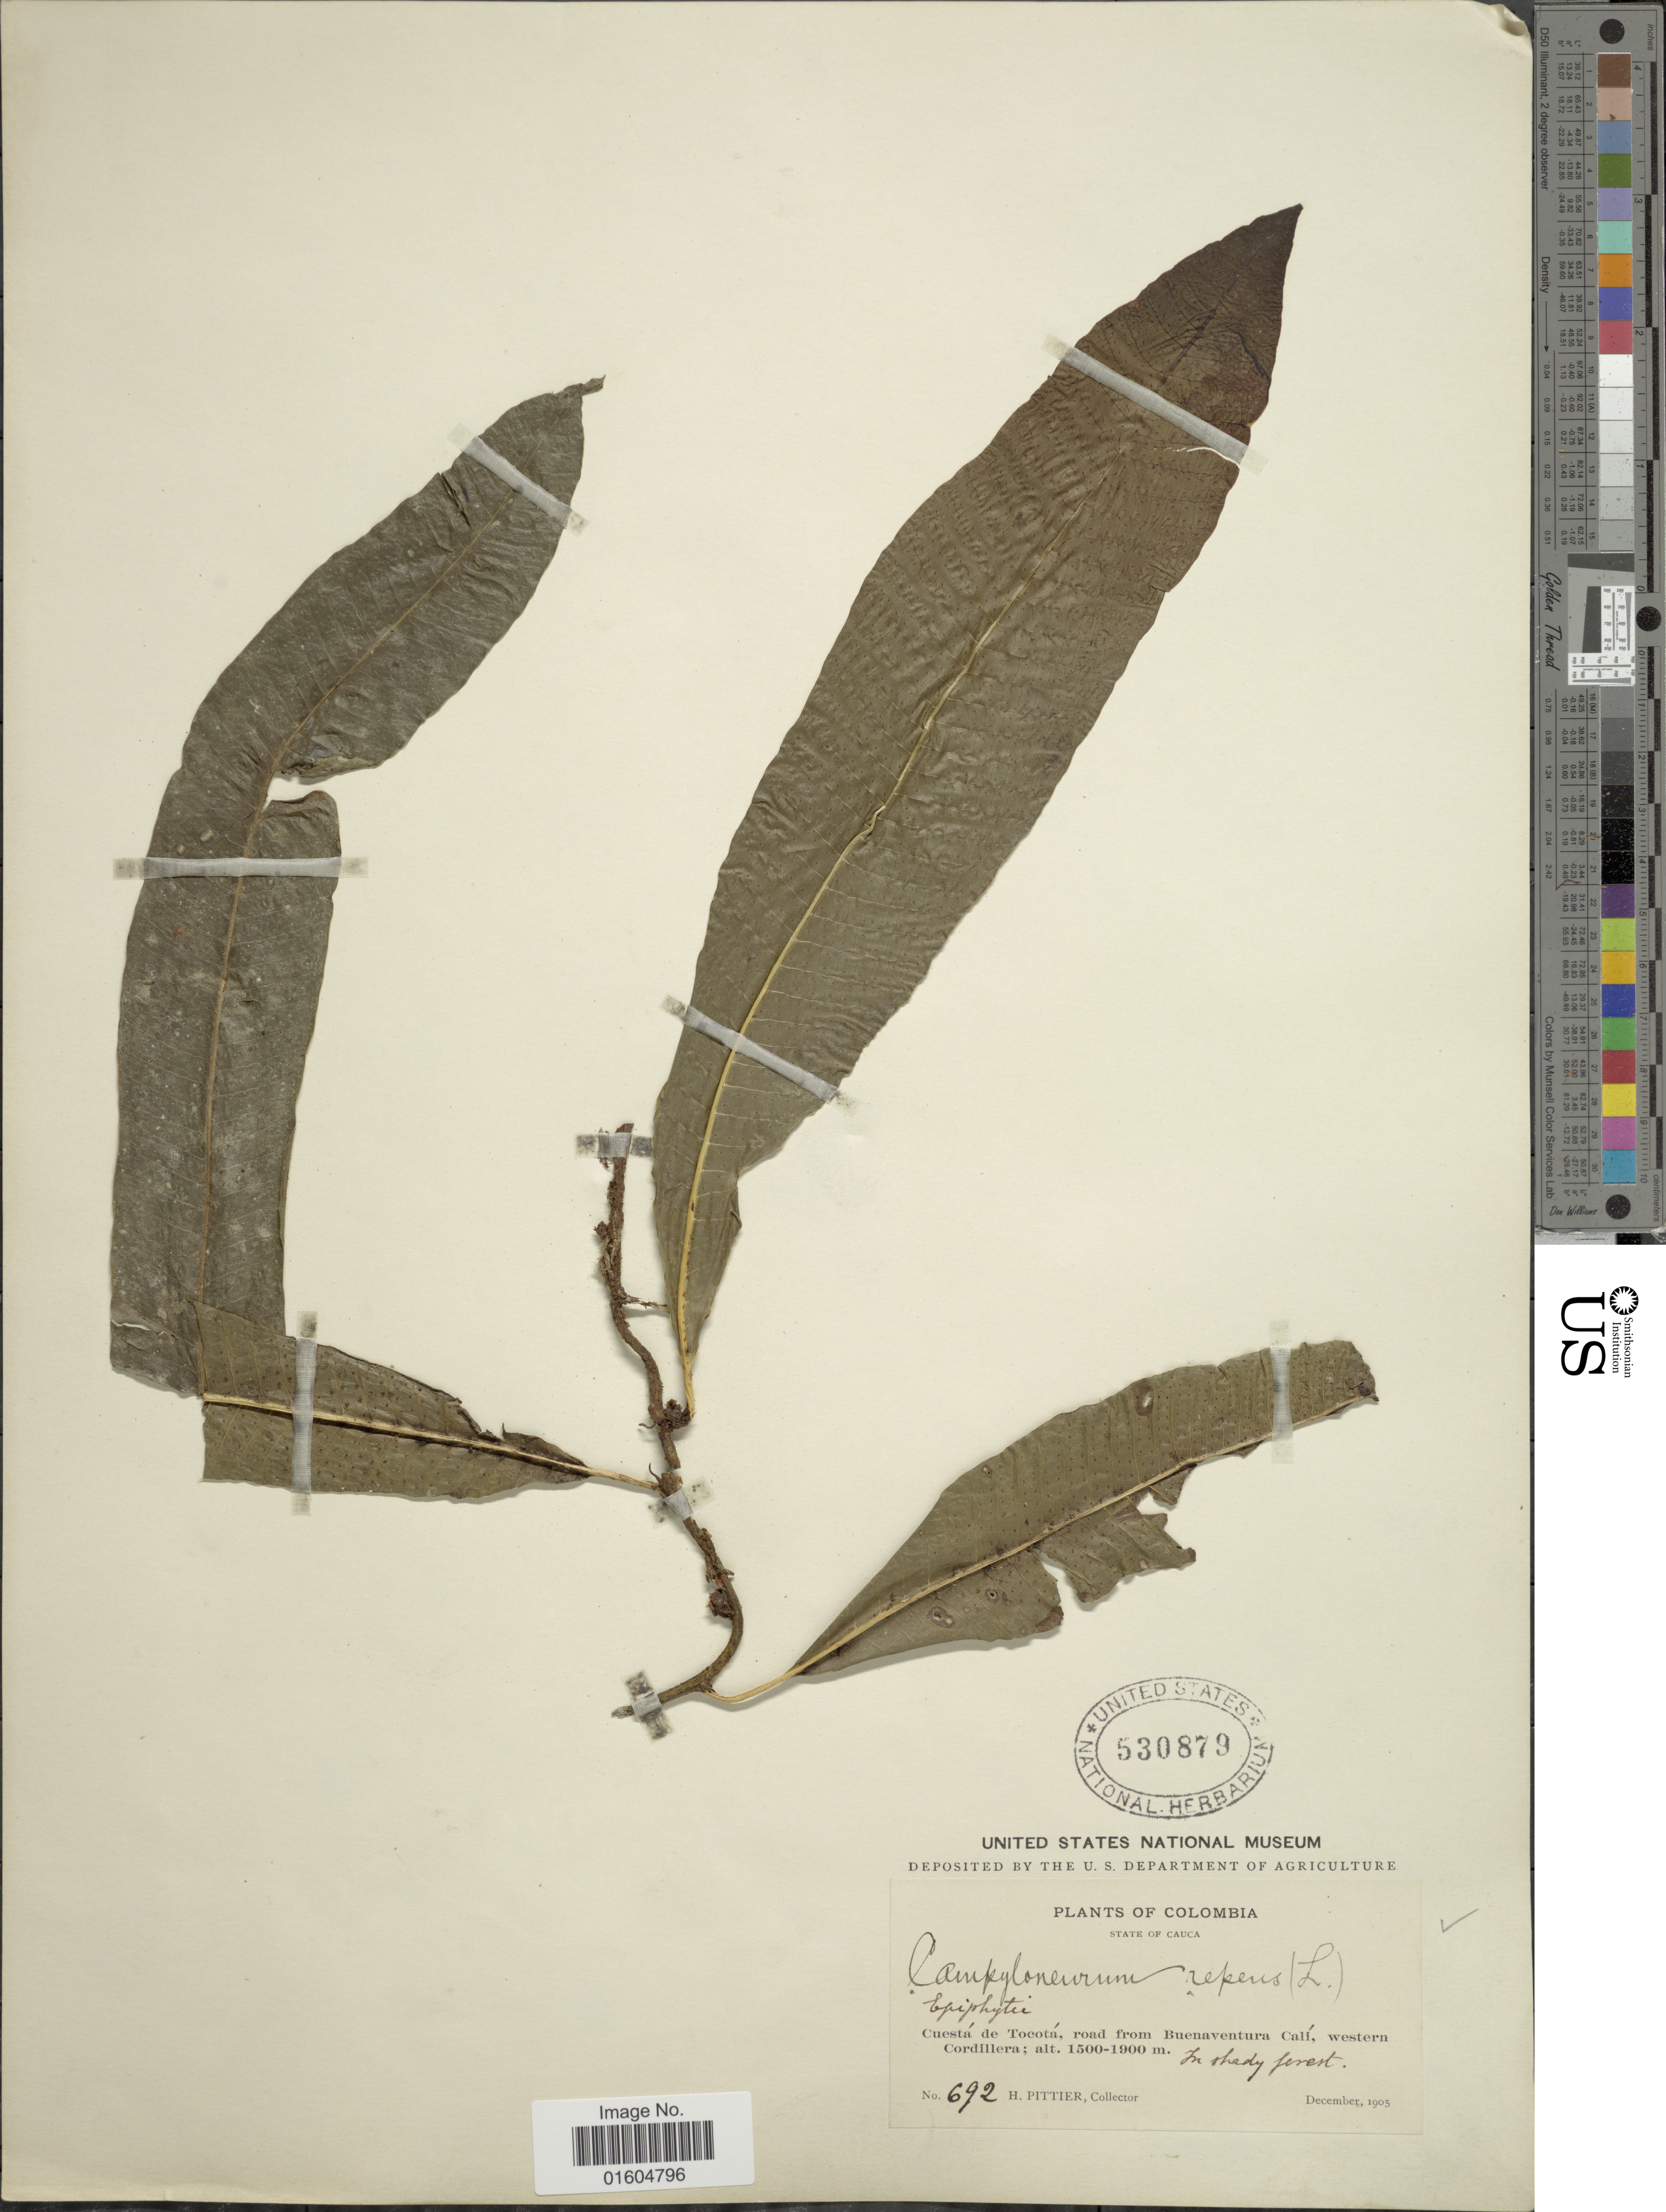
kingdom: Plantae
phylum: Tracheophyta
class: Polypodiopsida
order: Polypodiales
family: Polypodiaceae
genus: Campyloneurum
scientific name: Campyloneurum repens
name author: (Aubl.) C. Presl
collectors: H. F. Pittier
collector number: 692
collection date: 1905-12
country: Colombia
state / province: Cauca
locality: Colombia. State of Cauca. Cuesta de Tocota, road from Buenaventura Cali, western Cordillera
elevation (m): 1500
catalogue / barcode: US 530879